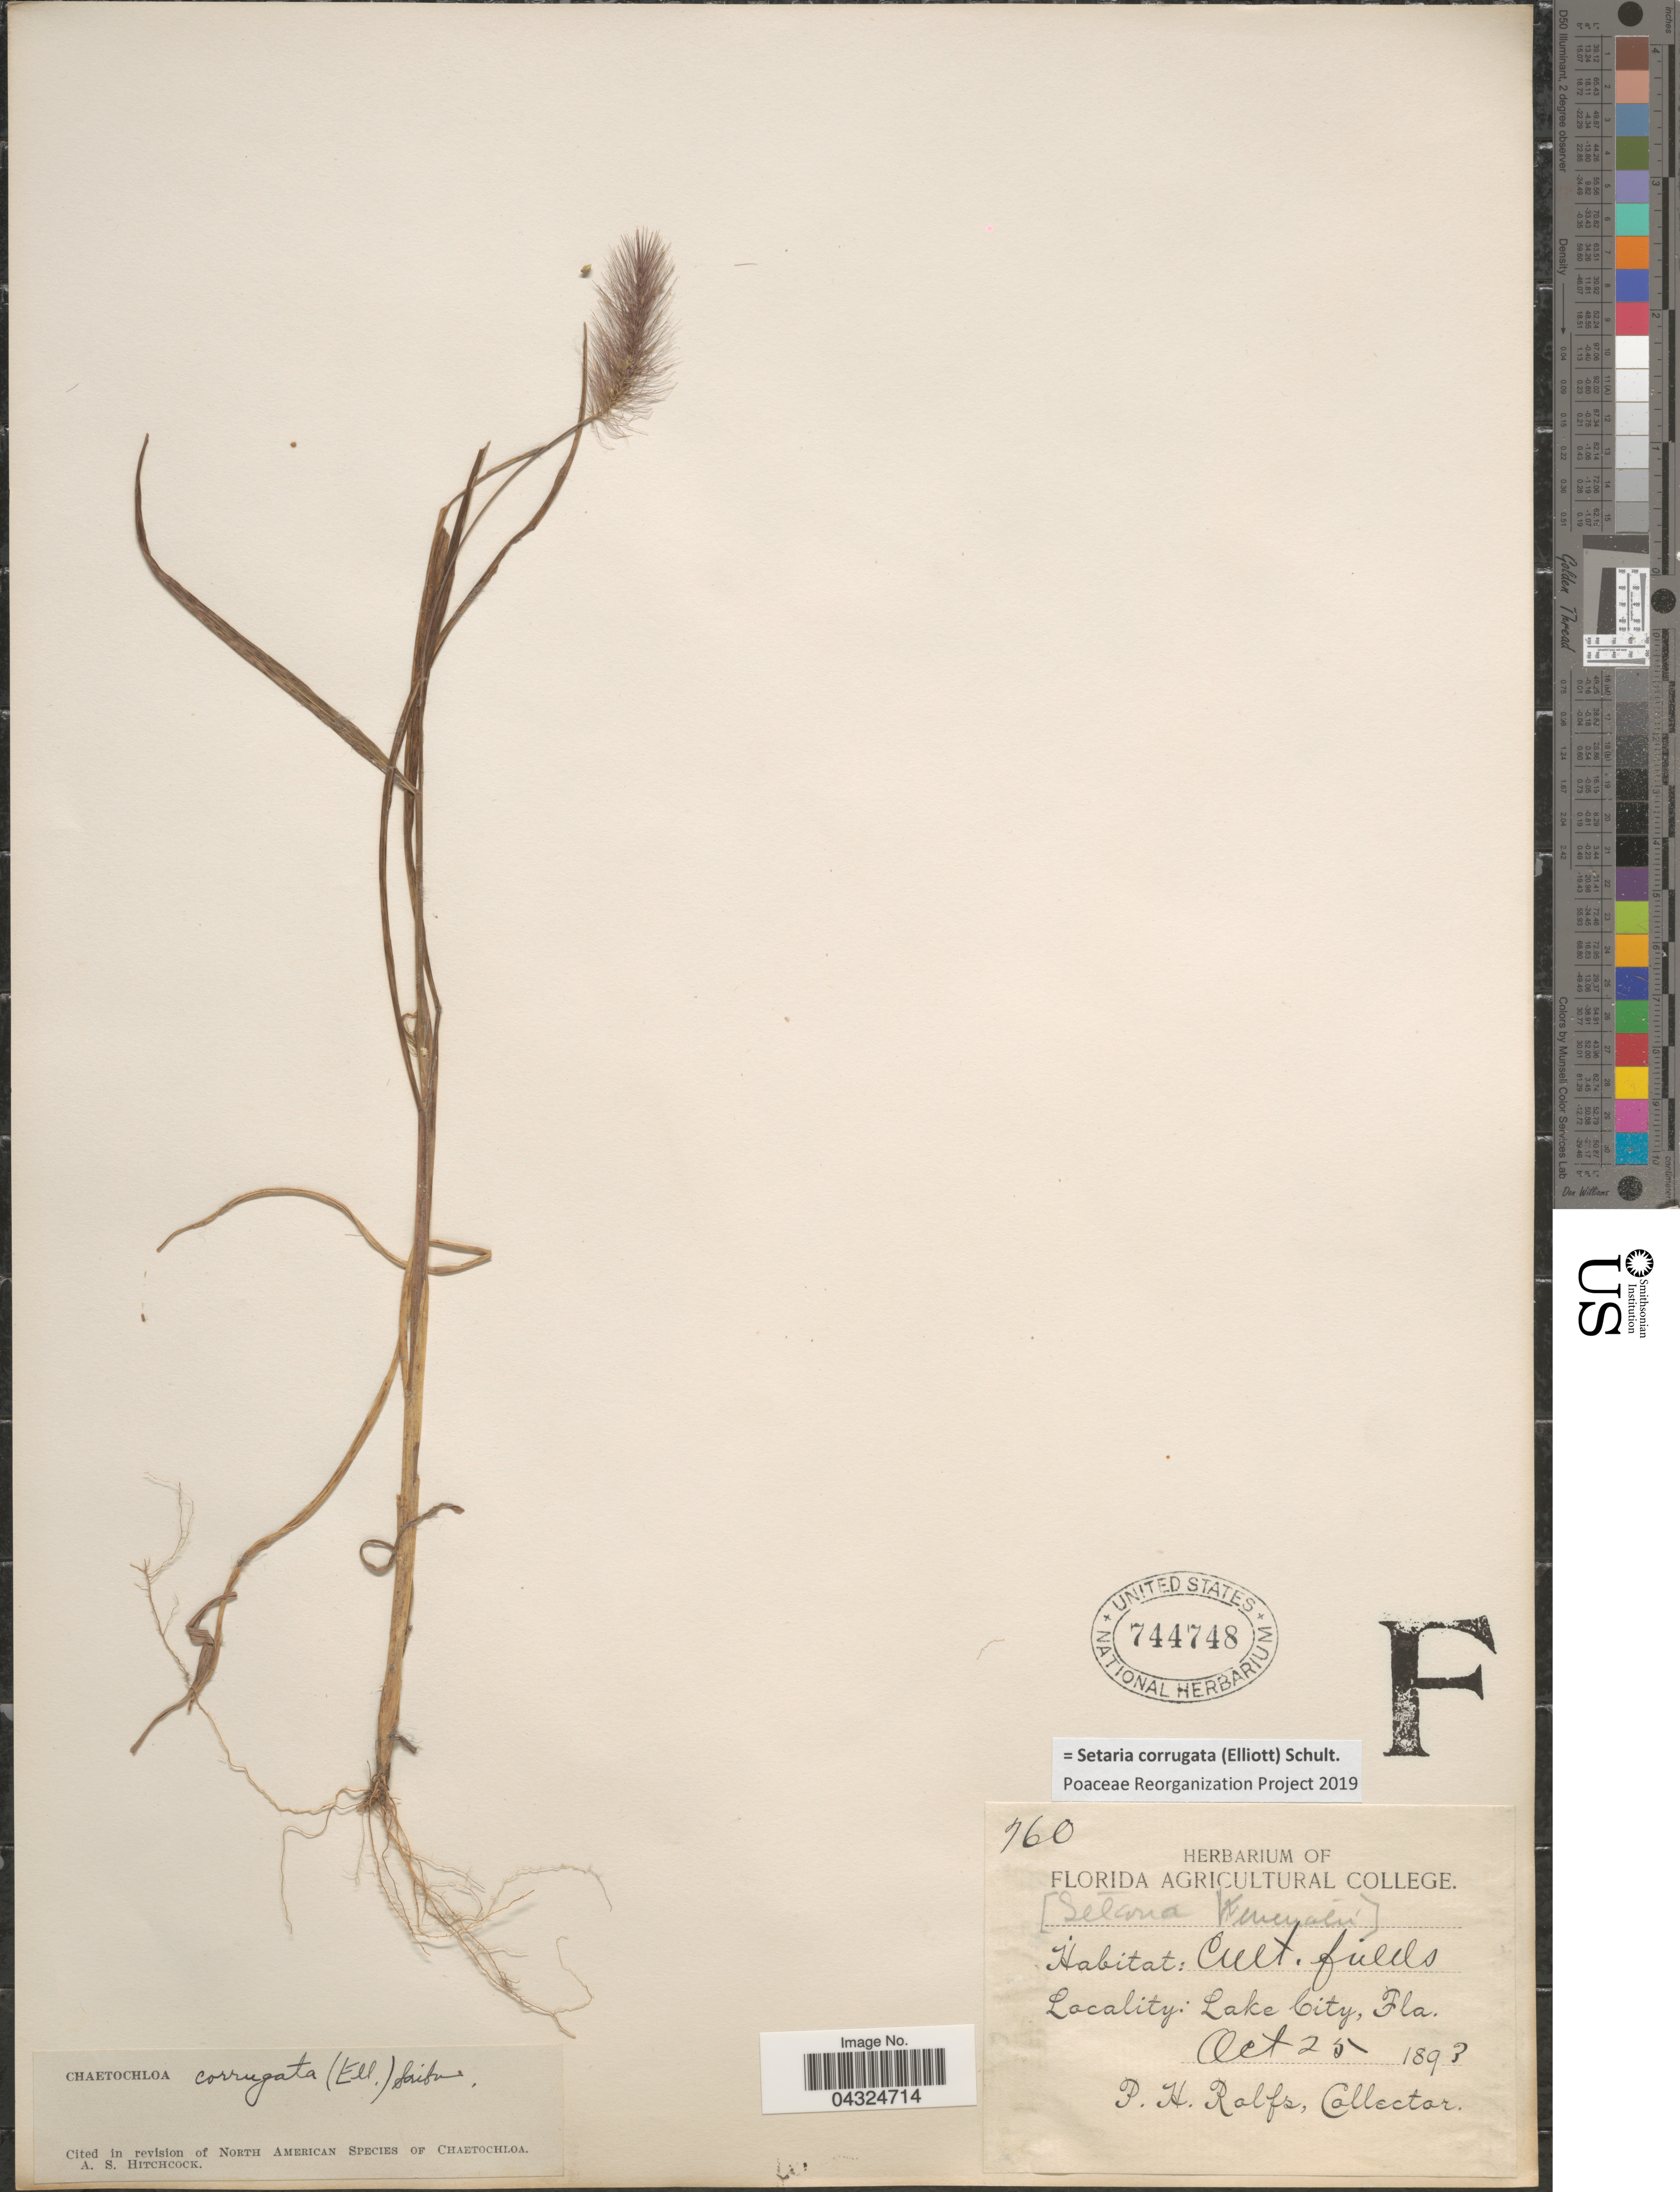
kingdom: Plantae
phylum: Tracheophyta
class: Liliopsida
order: Poales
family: Poaceae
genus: Setaria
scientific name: Setaria corrugata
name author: (Elliott) Schult.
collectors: P. Ralfs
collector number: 760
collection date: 1893-10-25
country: United States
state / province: Florida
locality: Cult. fields. Lake City.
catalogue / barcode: US 744748